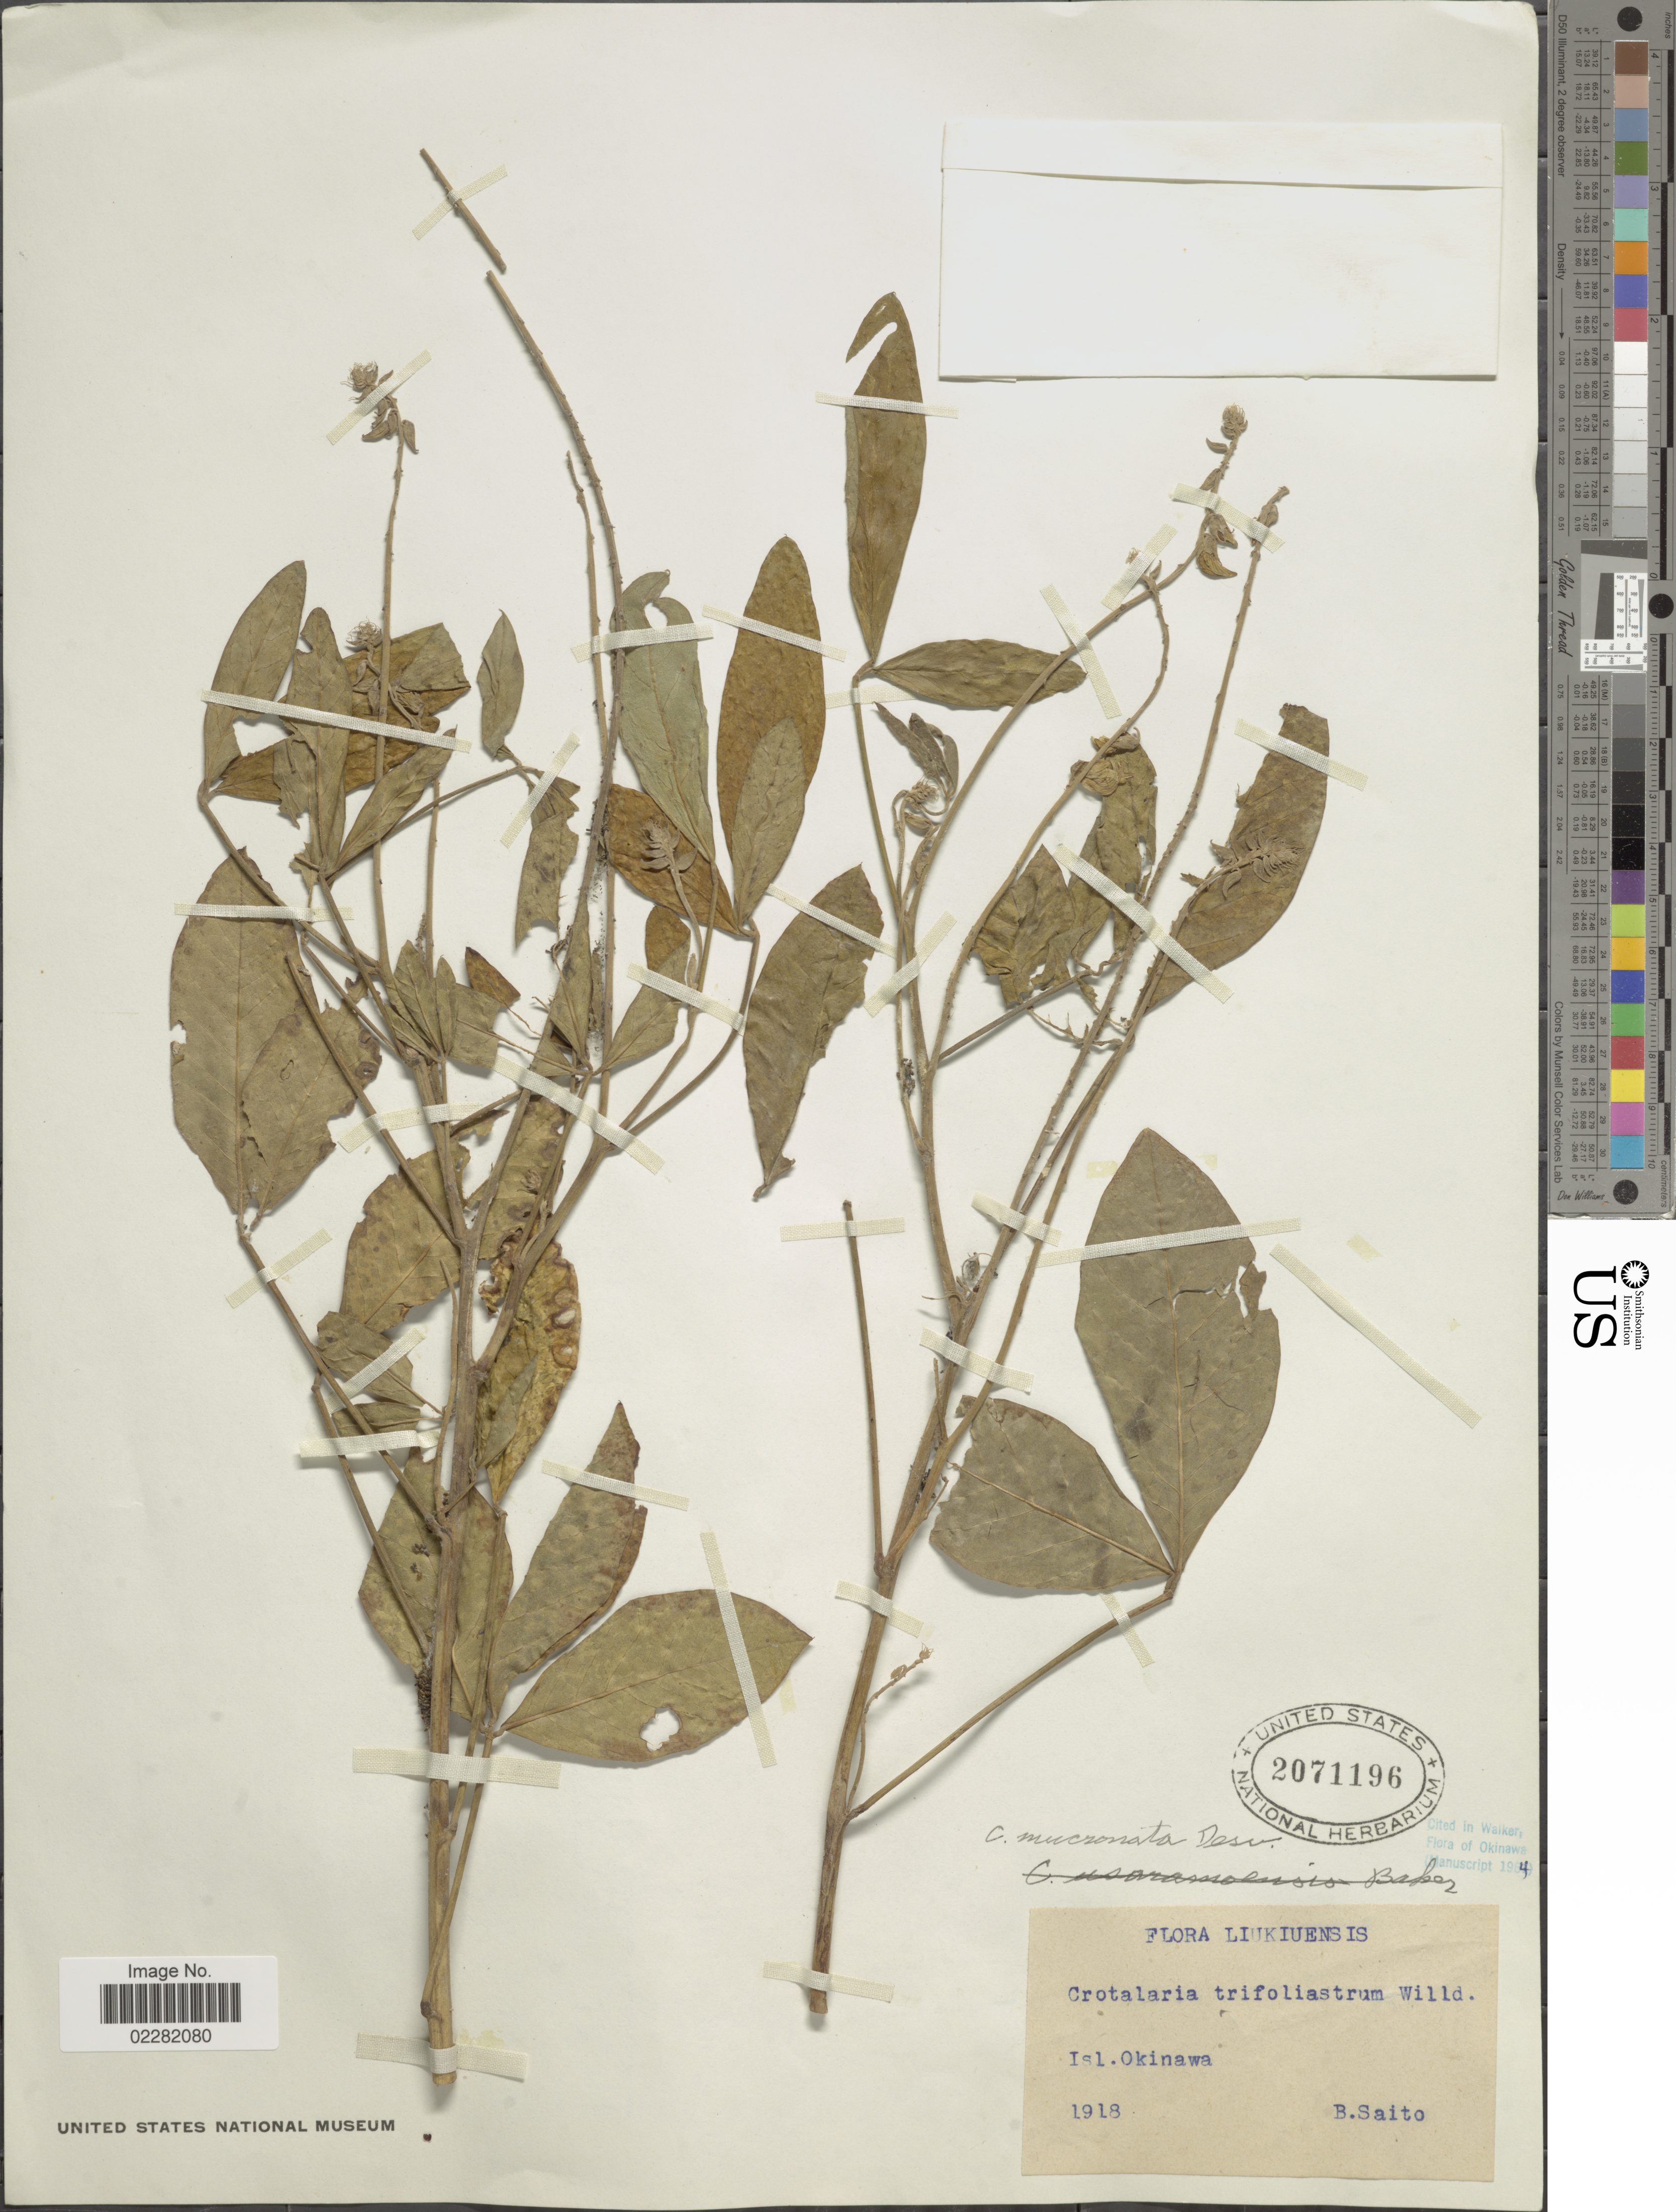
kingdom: Plantae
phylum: Tracheophyta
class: Magnoliopsida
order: Fabales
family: Fabaceae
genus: Crotalaria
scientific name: Crotalaria pallida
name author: Aiton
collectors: B. Saito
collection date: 1918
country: Japan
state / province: Okinawa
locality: Liukiuensis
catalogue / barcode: US 2071196